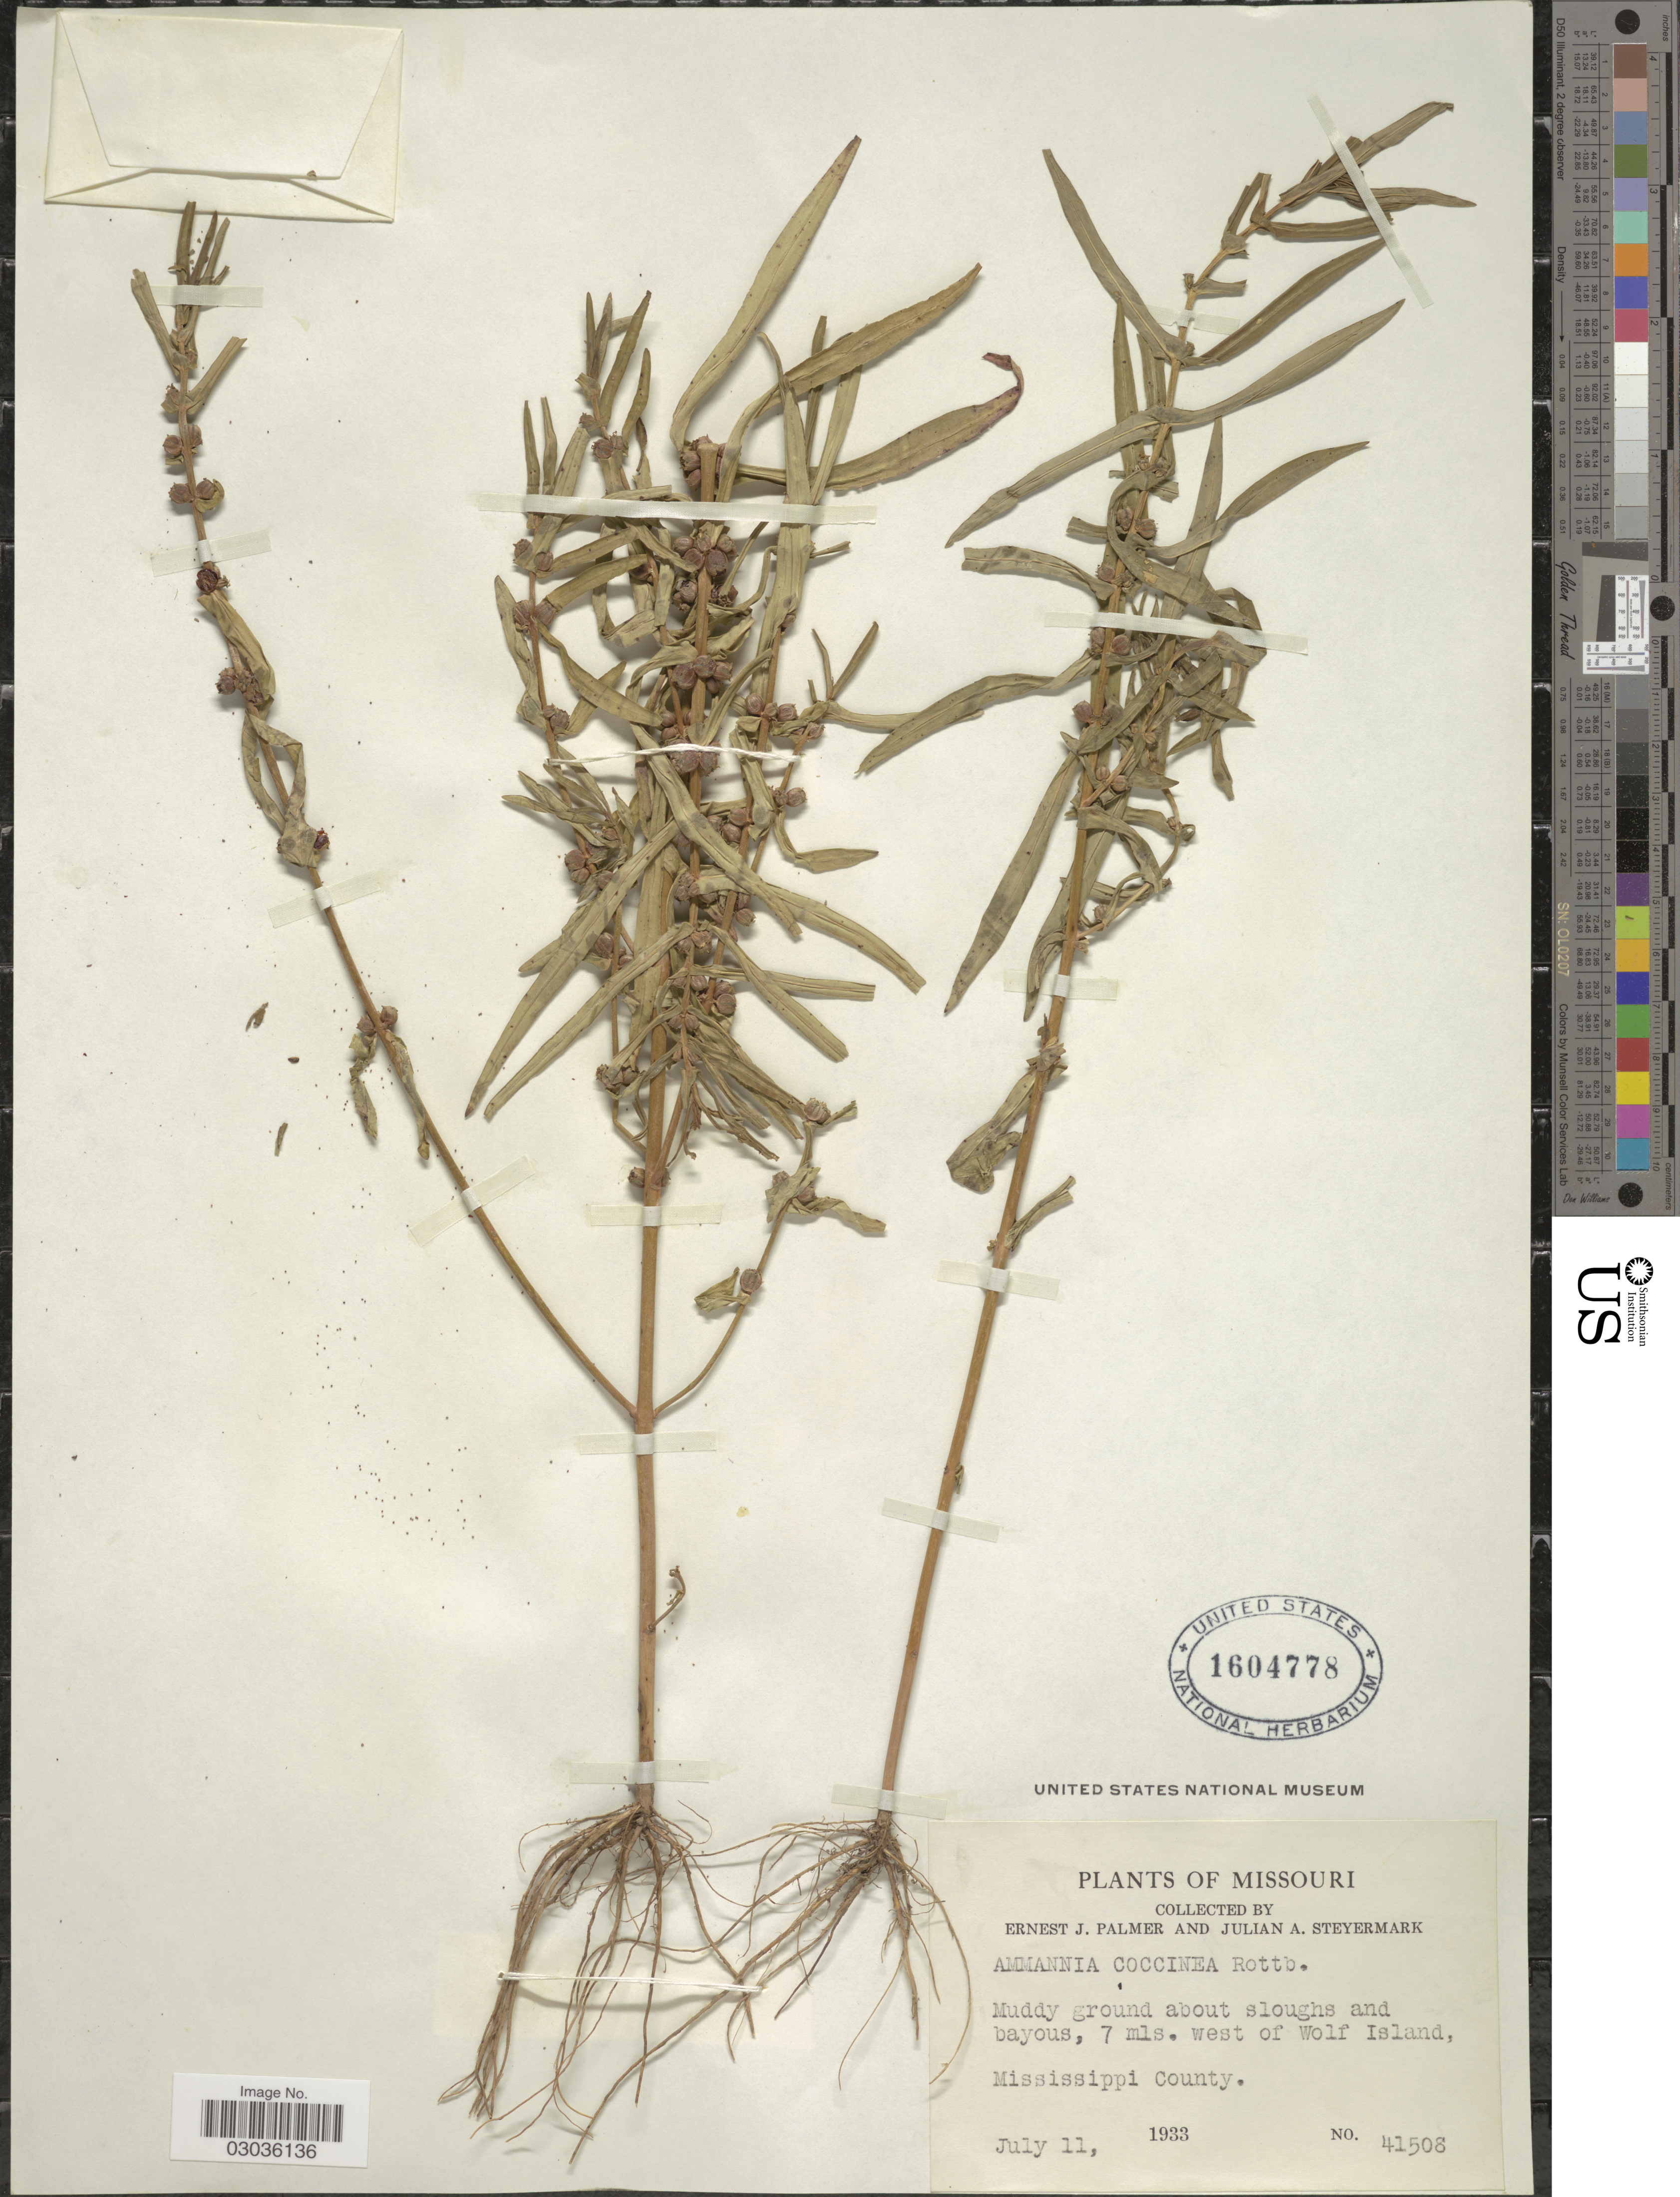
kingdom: Plantae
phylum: Tracheophyta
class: Magnoliopsida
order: Myrtales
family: Lythraceae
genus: Ammannia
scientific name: Ammannia coccinea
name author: Rottb.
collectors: E. J. Palmer & J. Steyermark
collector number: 41508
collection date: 1933-07-11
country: United States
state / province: Missouri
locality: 7 mls. west of Wolf Island, Mississippi County.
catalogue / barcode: US 1604778